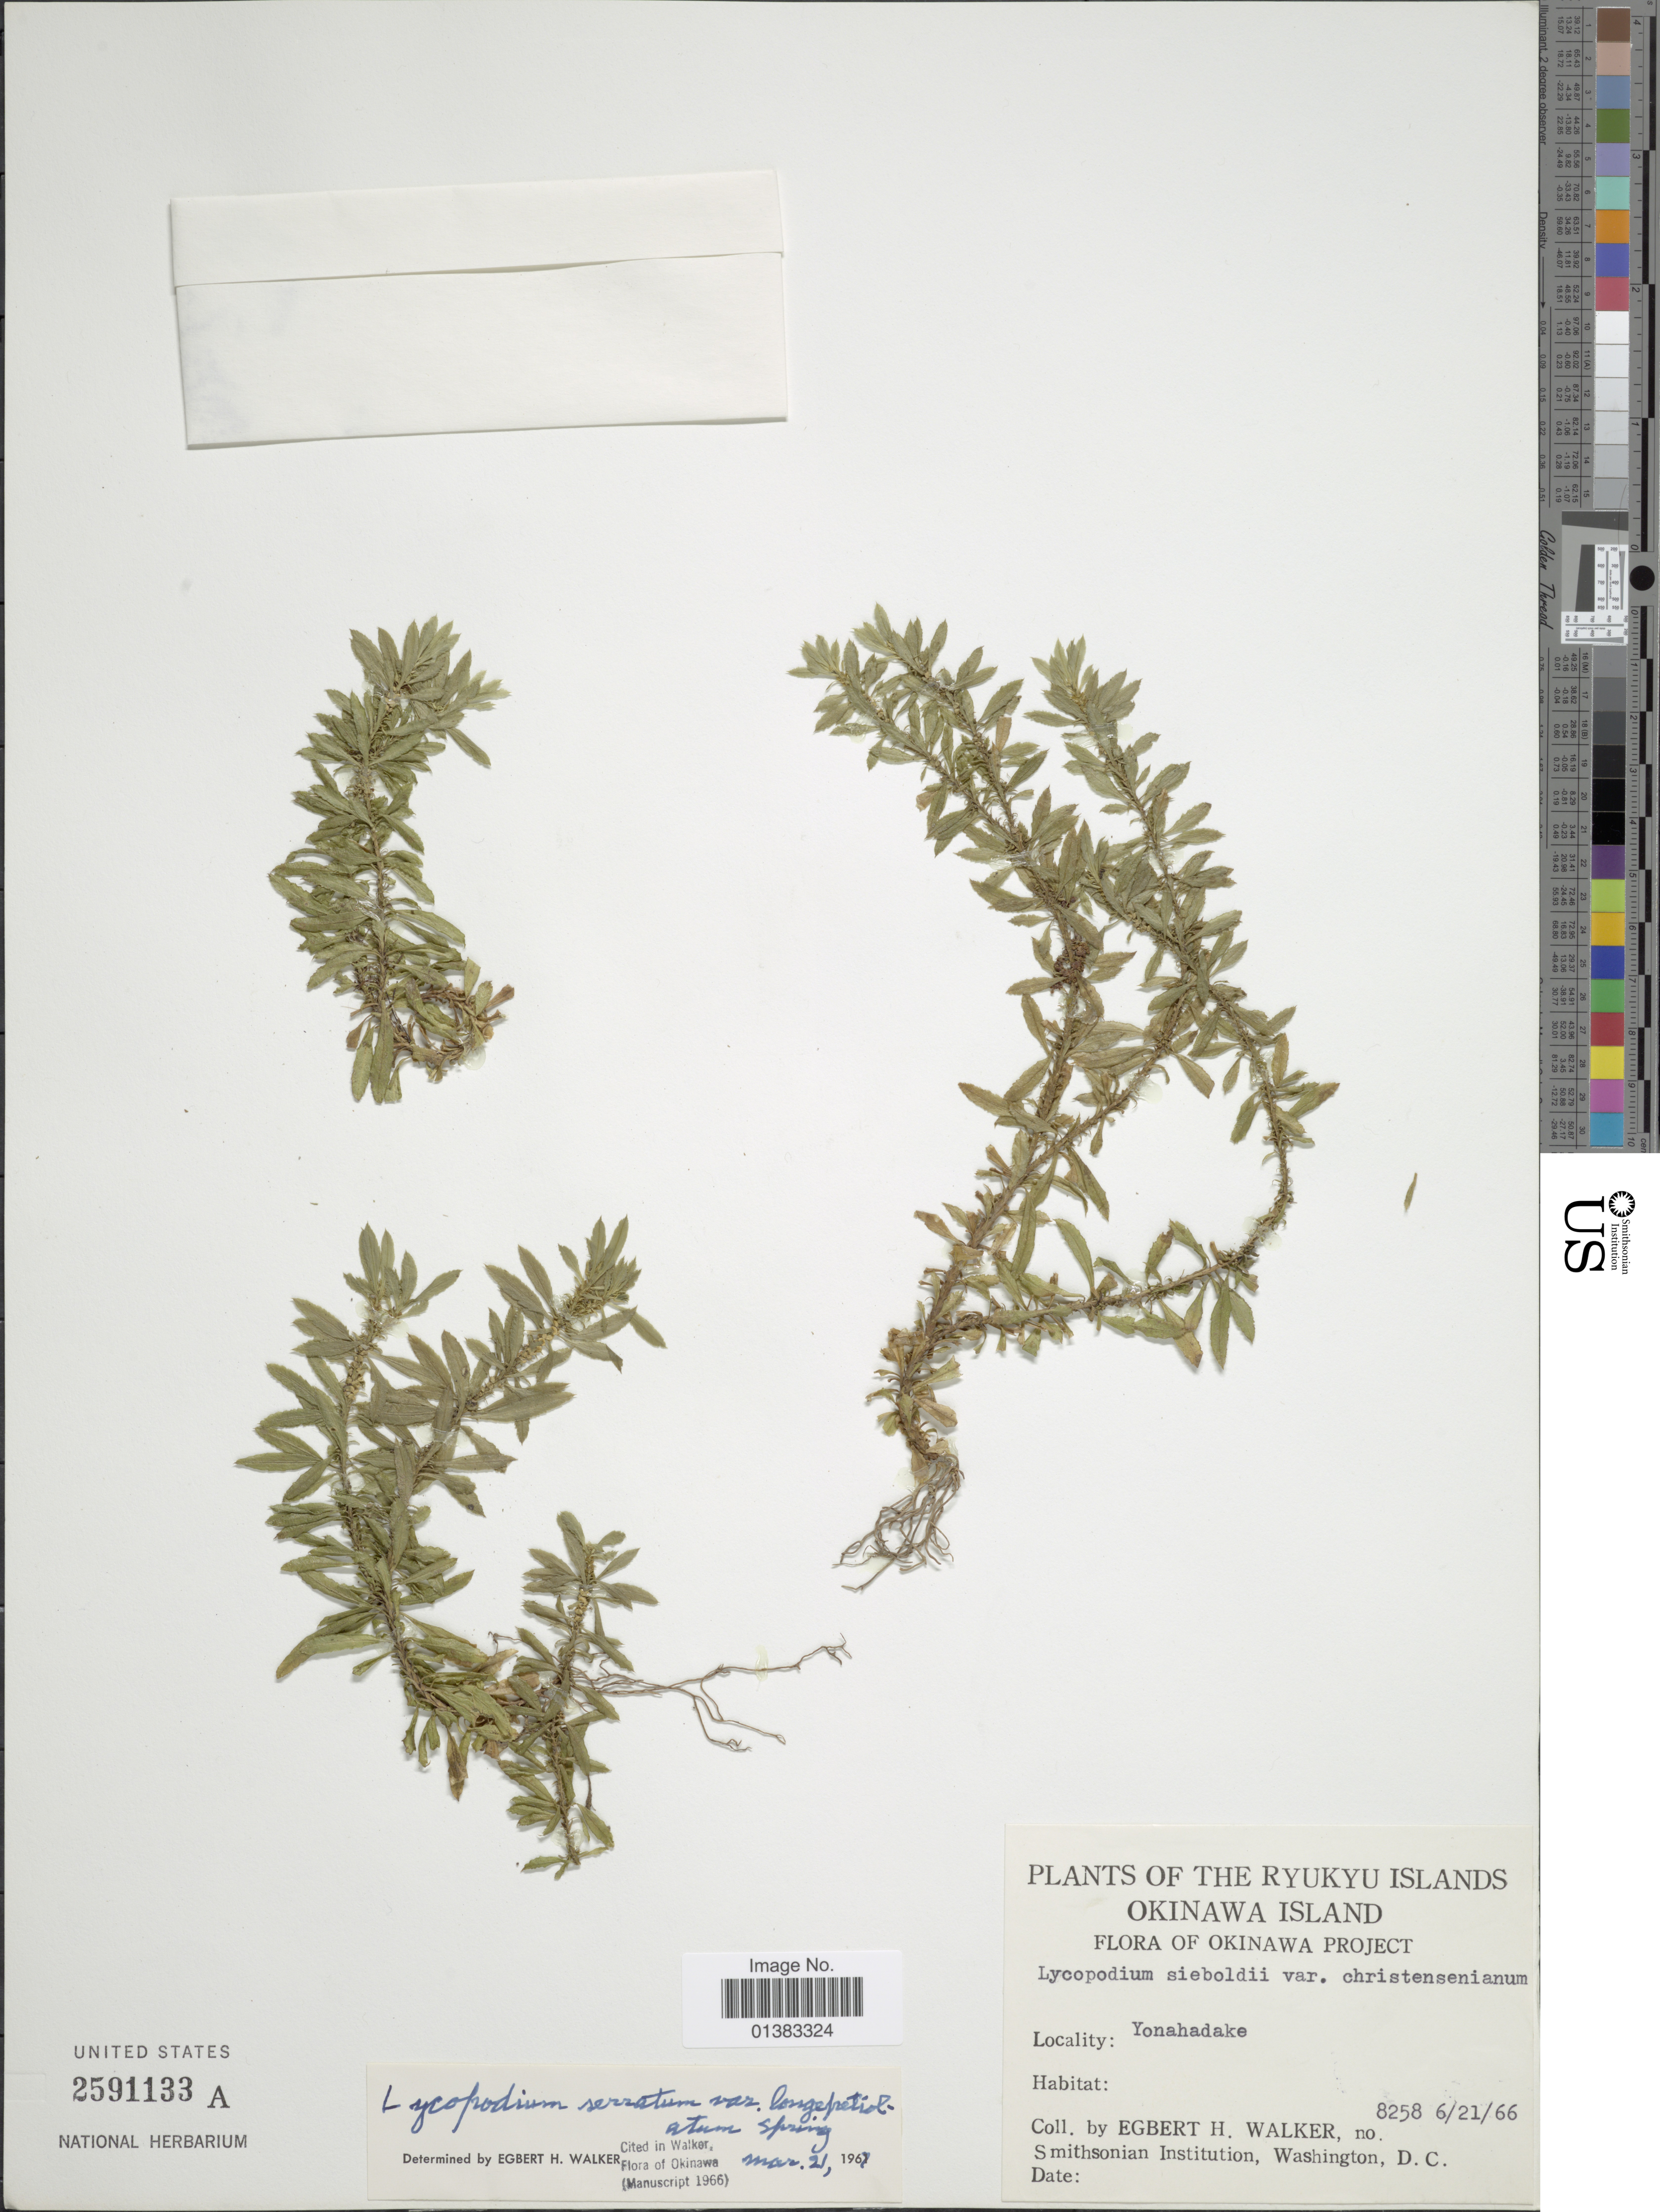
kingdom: Plantae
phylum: Tracheophyta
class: Lycopodiopsida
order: Lycopodiales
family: Lycopodiaceae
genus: Huperzia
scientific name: Huperzia serrata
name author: (Thunb.) Trevis.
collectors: E. H. Walker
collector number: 8258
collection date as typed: Transcribed d/m/y: 21/6/66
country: Japan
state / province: Okinawa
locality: Ryukyu Islands, Yonahadake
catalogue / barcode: US 2591133A